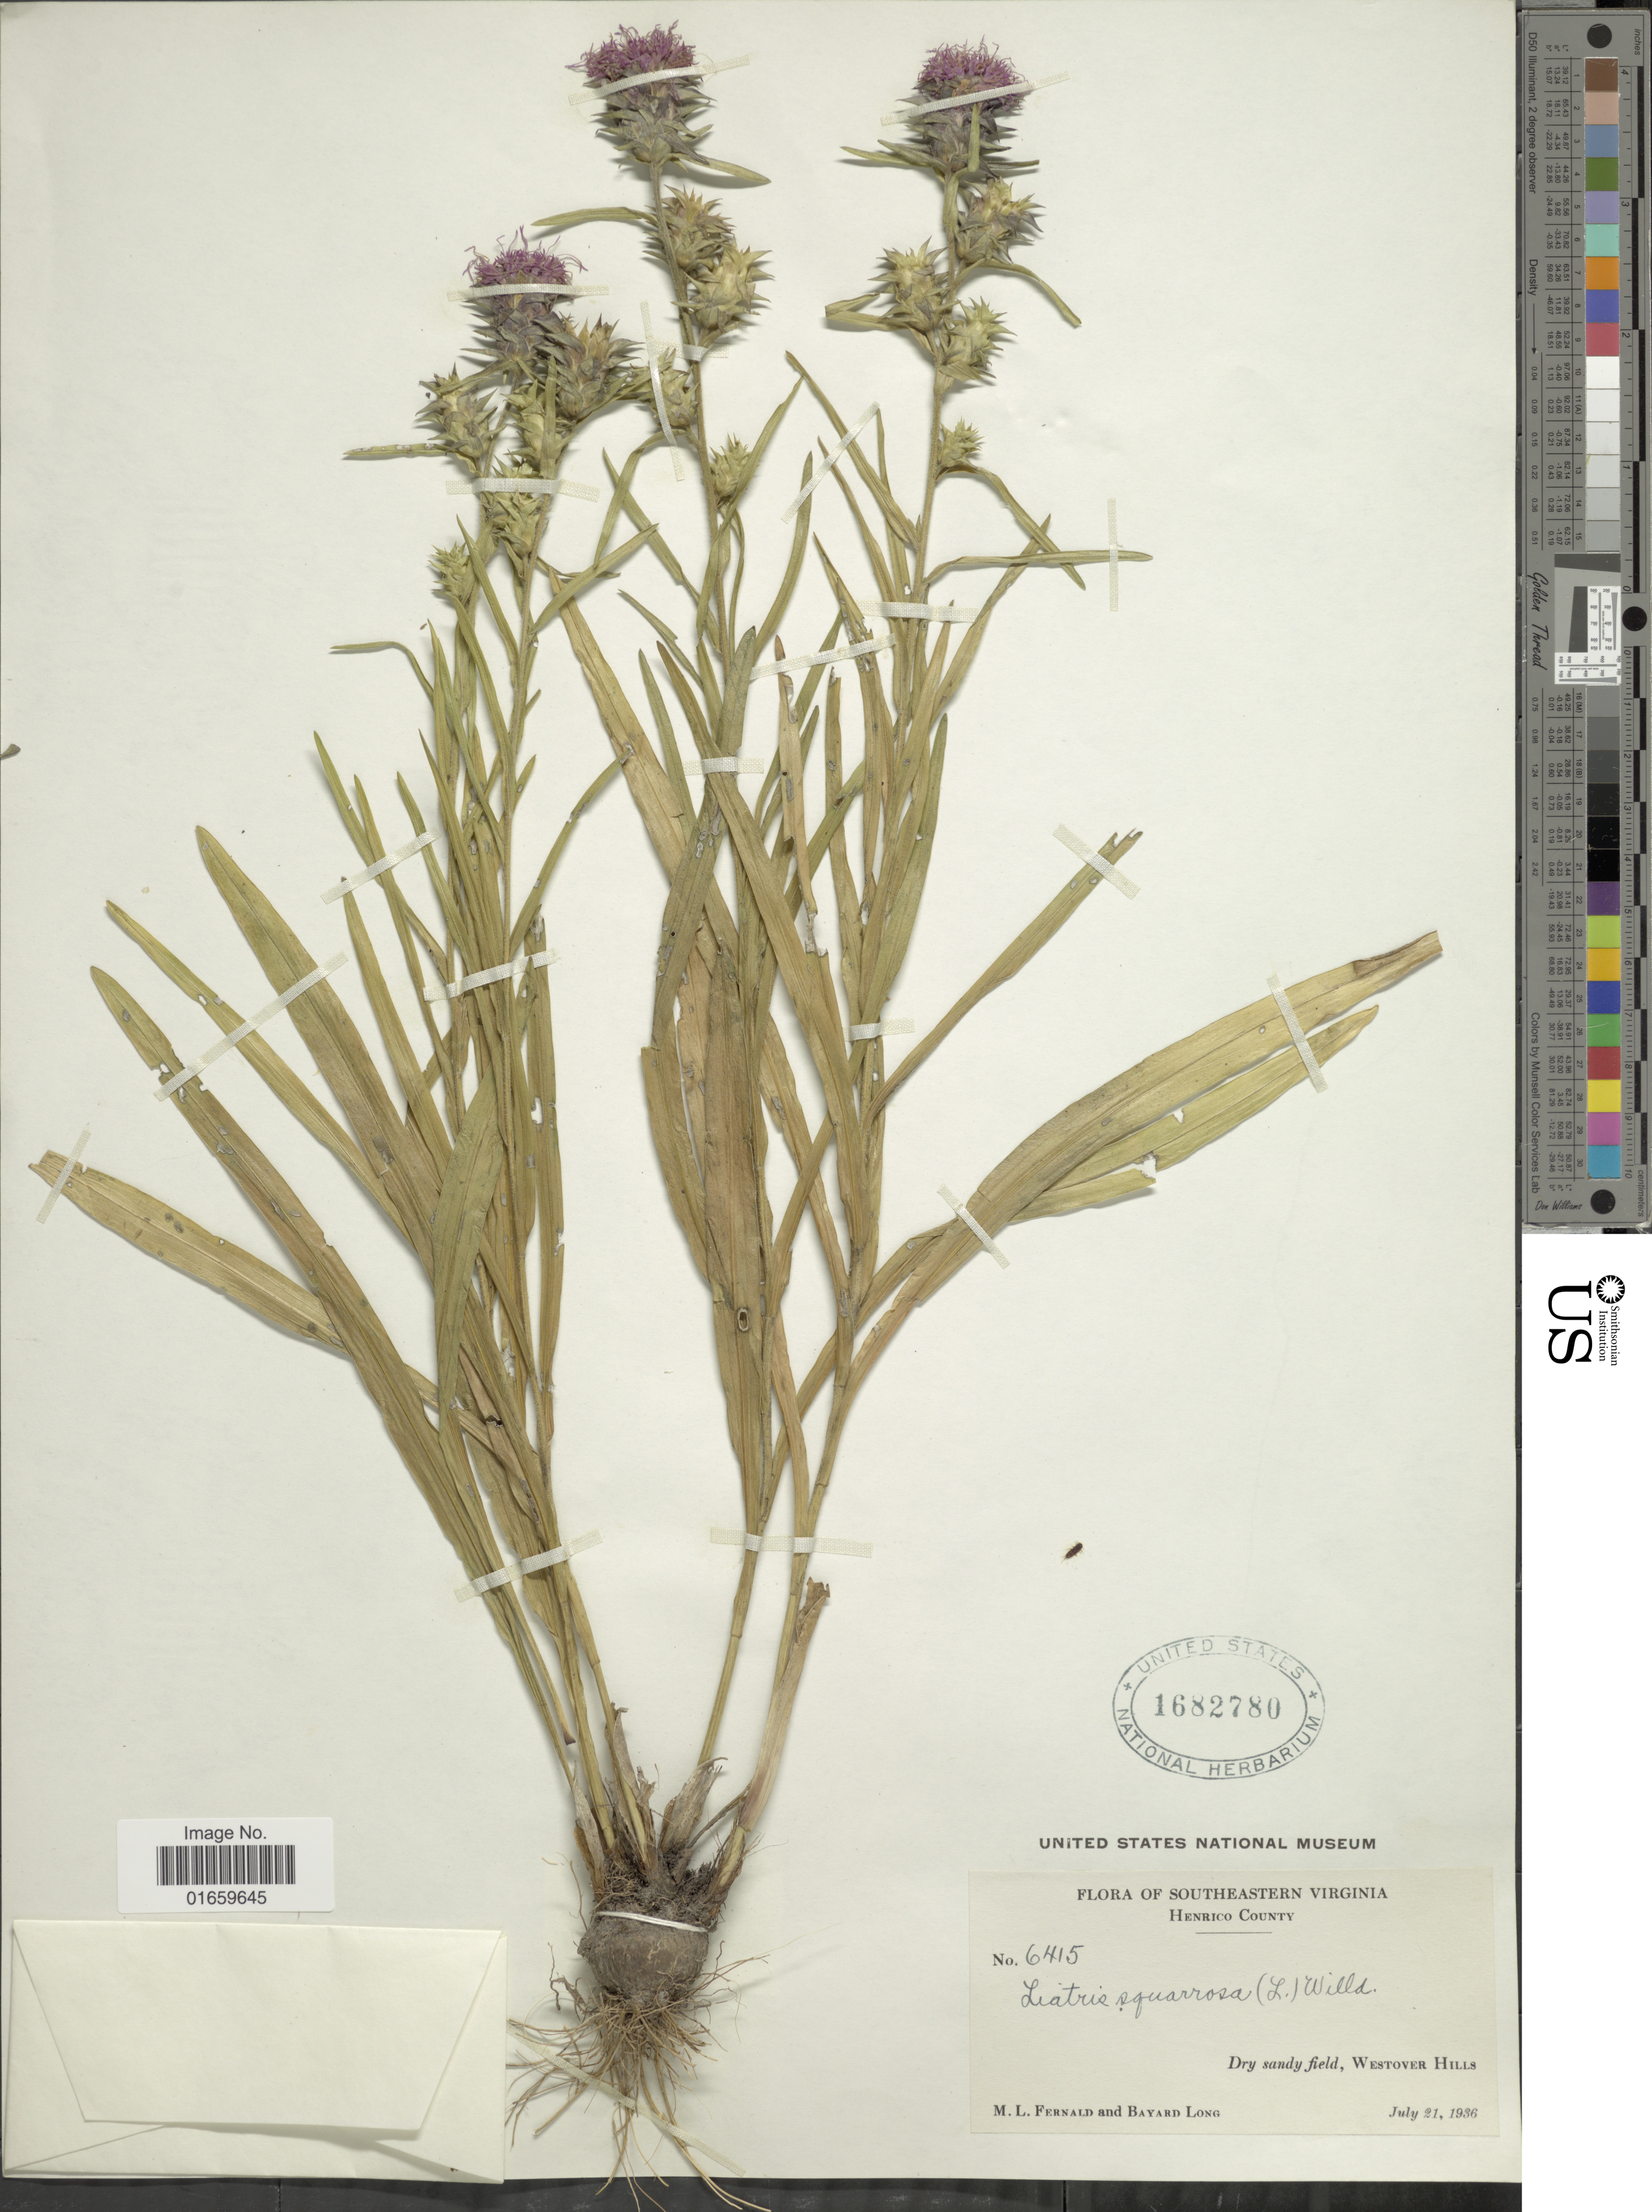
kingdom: Plantae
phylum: Tracheophyta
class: Magnoliopsida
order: Asterales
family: Asteraceae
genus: Liatris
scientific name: Liatris squarrosa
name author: (L.) Michx.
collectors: M. L. Fernald & B. Long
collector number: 6415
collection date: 1936-07-21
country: United States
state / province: Virginia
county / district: Henrico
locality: Southeastern Virginia, Henrico County, Westover Hills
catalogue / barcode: US 1682780